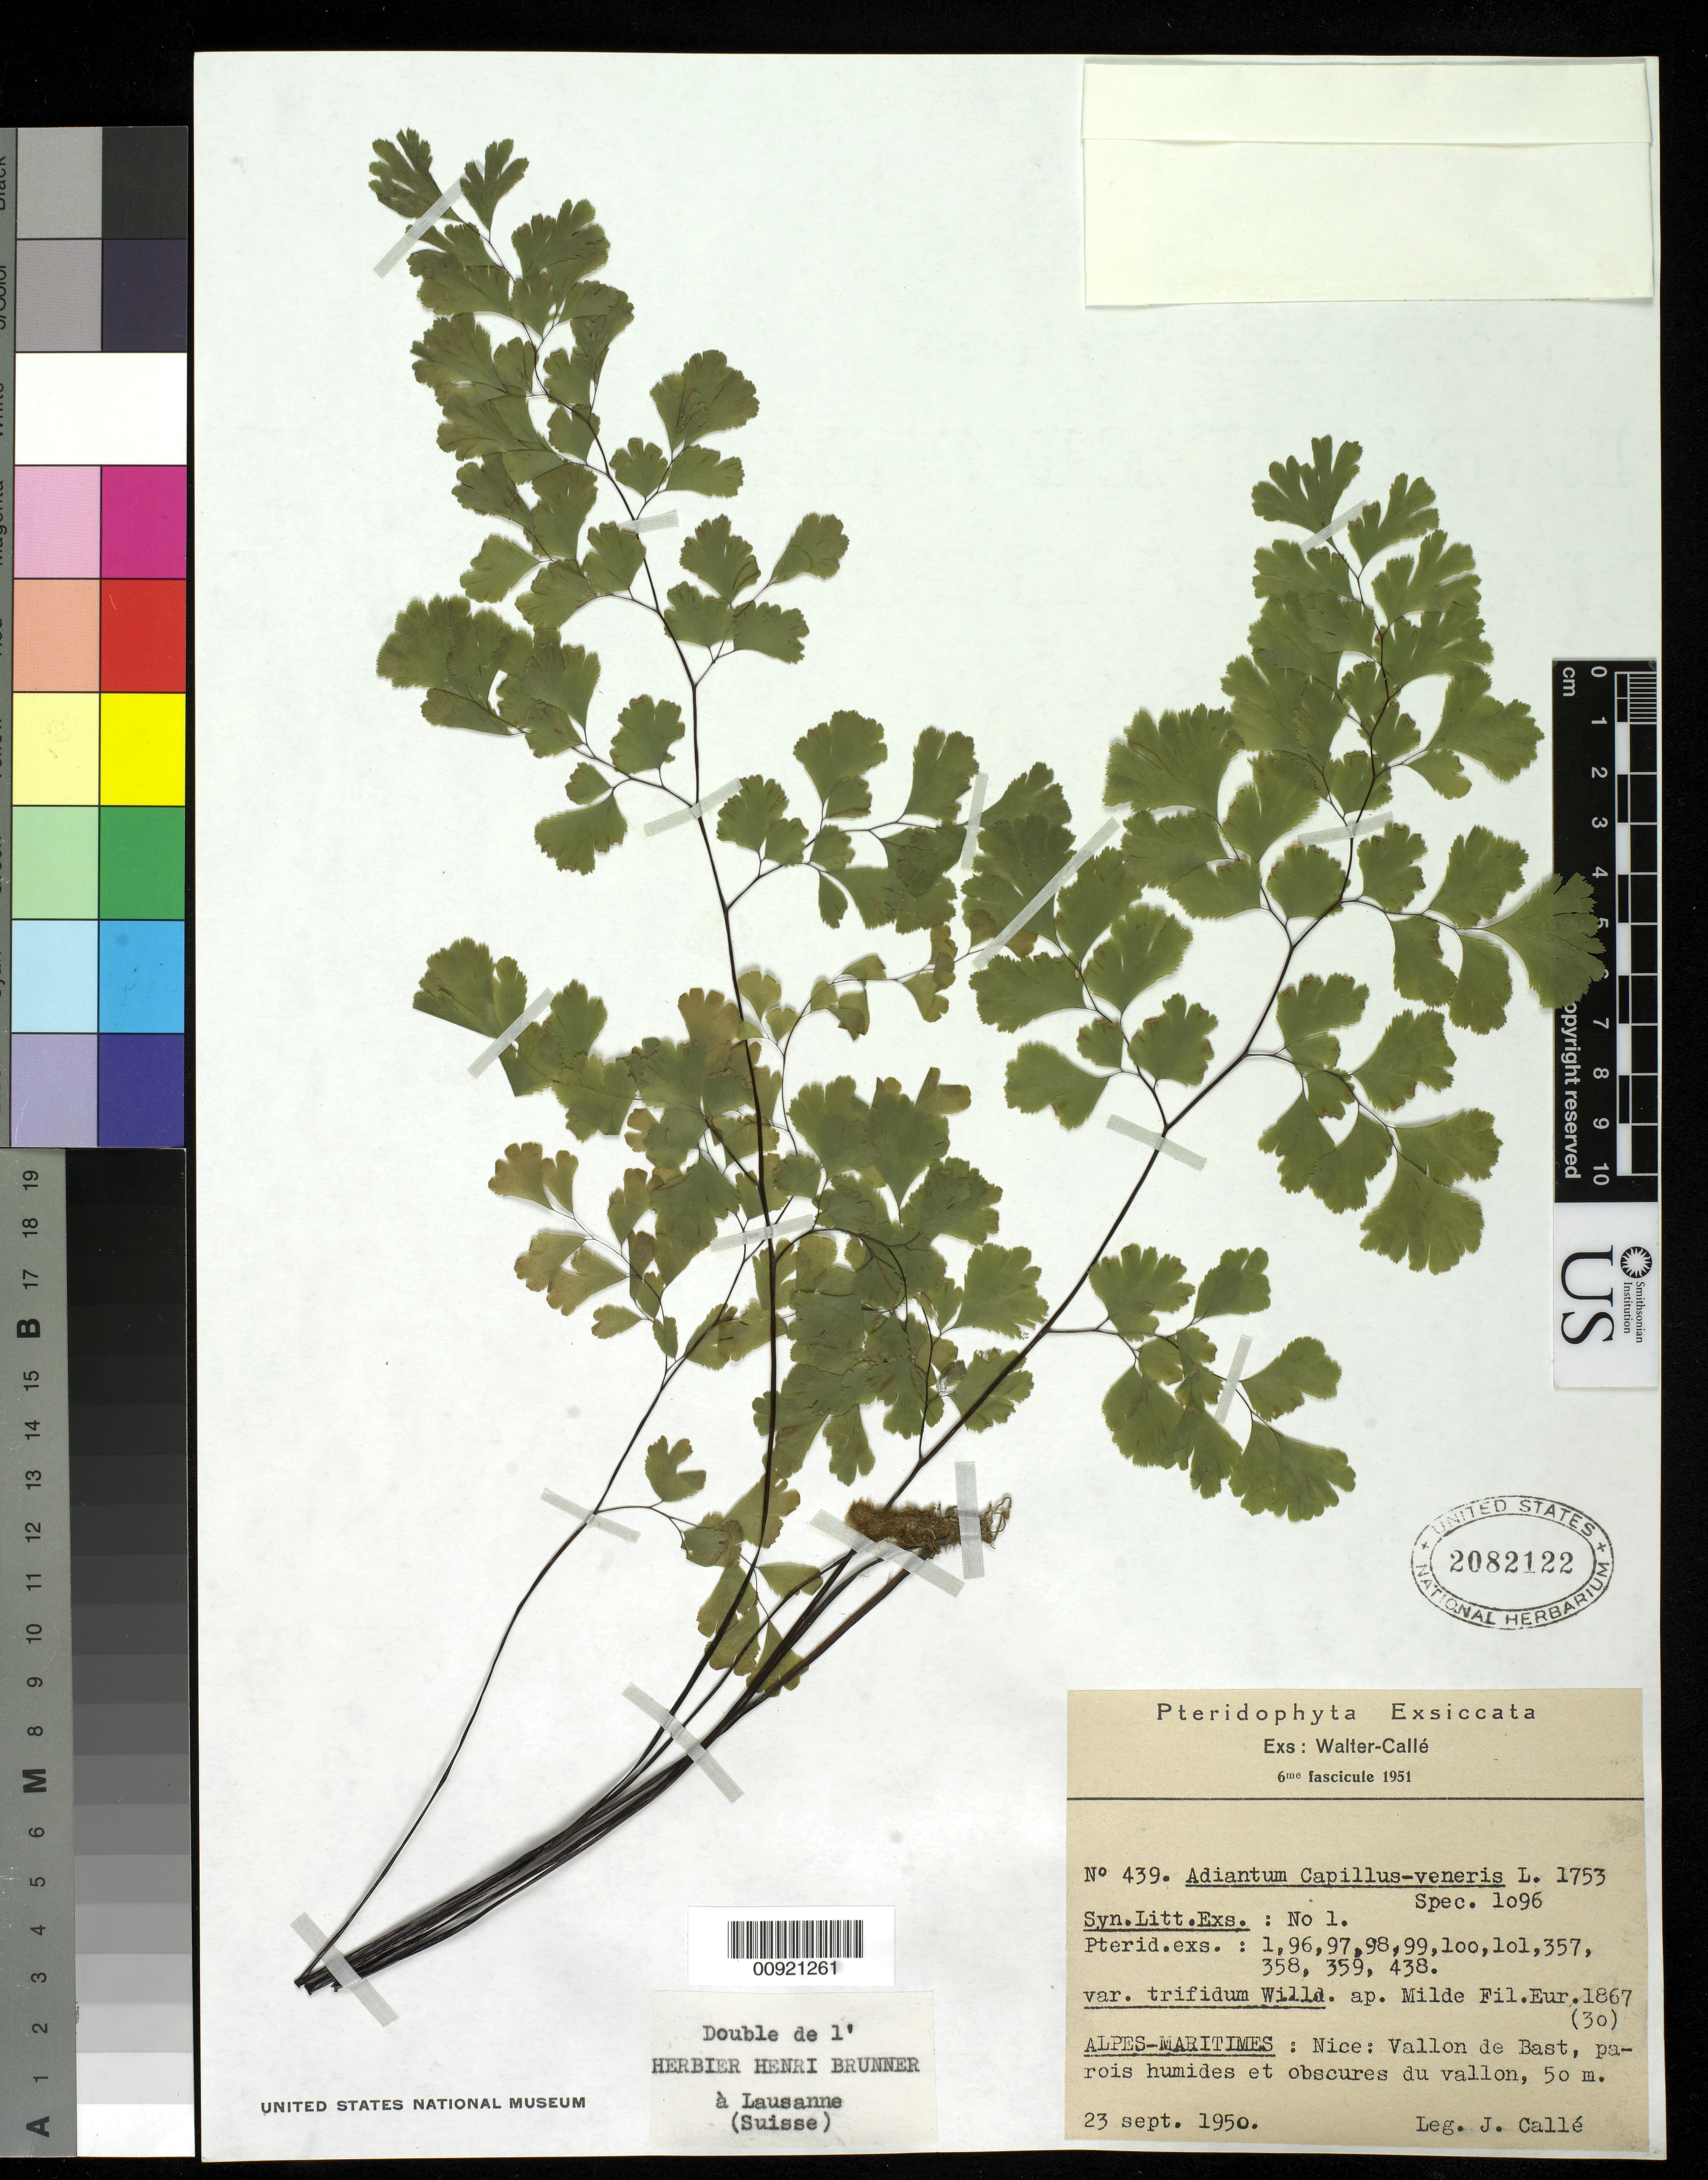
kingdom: Plantae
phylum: Tracheophyta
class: Polypodiopsida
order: Polypodiales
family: Pteridaceae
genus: Adiantum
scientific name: Adiantum capillus-veneris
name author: L.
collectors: Calle, J.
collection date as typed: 23 Sep 1950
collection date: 1950-09-23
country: France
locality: Nice, Vallon de Bast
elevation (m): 50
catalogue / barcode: US 2082122